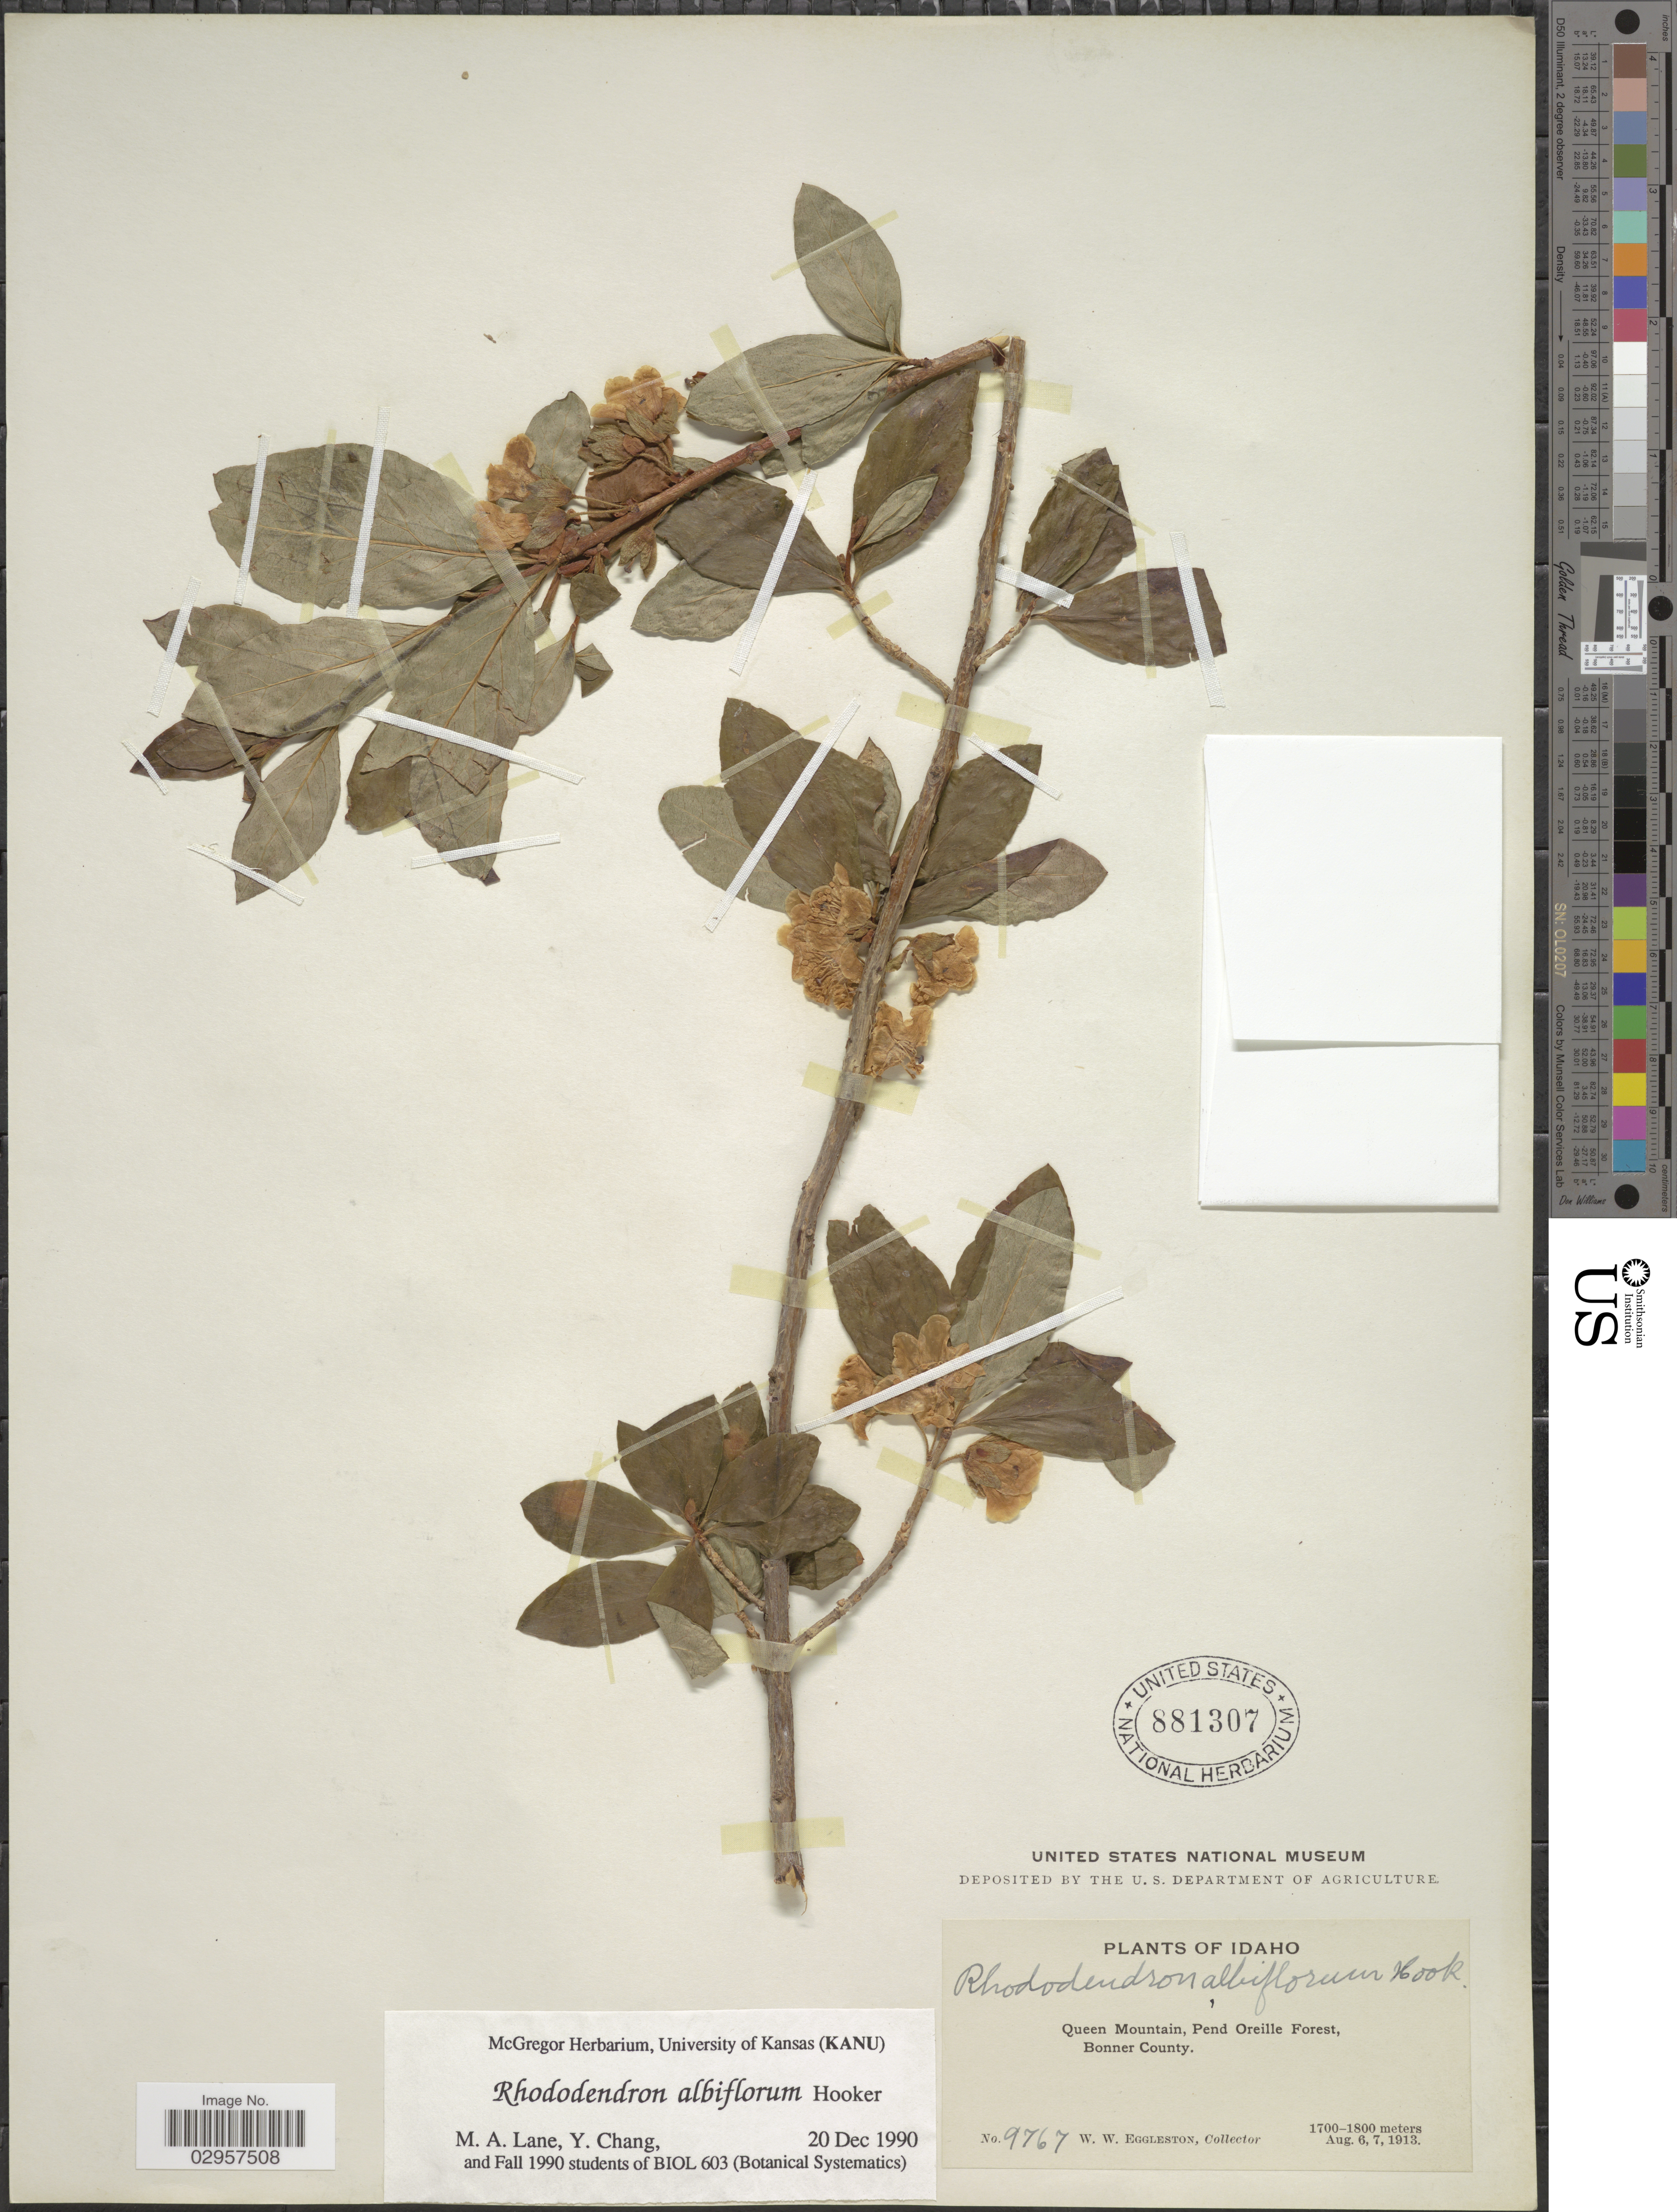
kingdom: Plantae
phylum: Tracheophyta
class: Magnoliopsida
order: Ericales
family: Ericaceae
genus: Rhododendron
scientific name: Rhododendron albiflorum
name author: Hook.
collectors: W. W. Eggleston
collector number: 9767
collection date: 1913-08-06/1913-08-07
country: United States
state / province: Idaho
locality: Queen Mountain, Pend Oreille Forest, Bonner County.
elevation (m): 1700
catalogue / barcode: US 881307